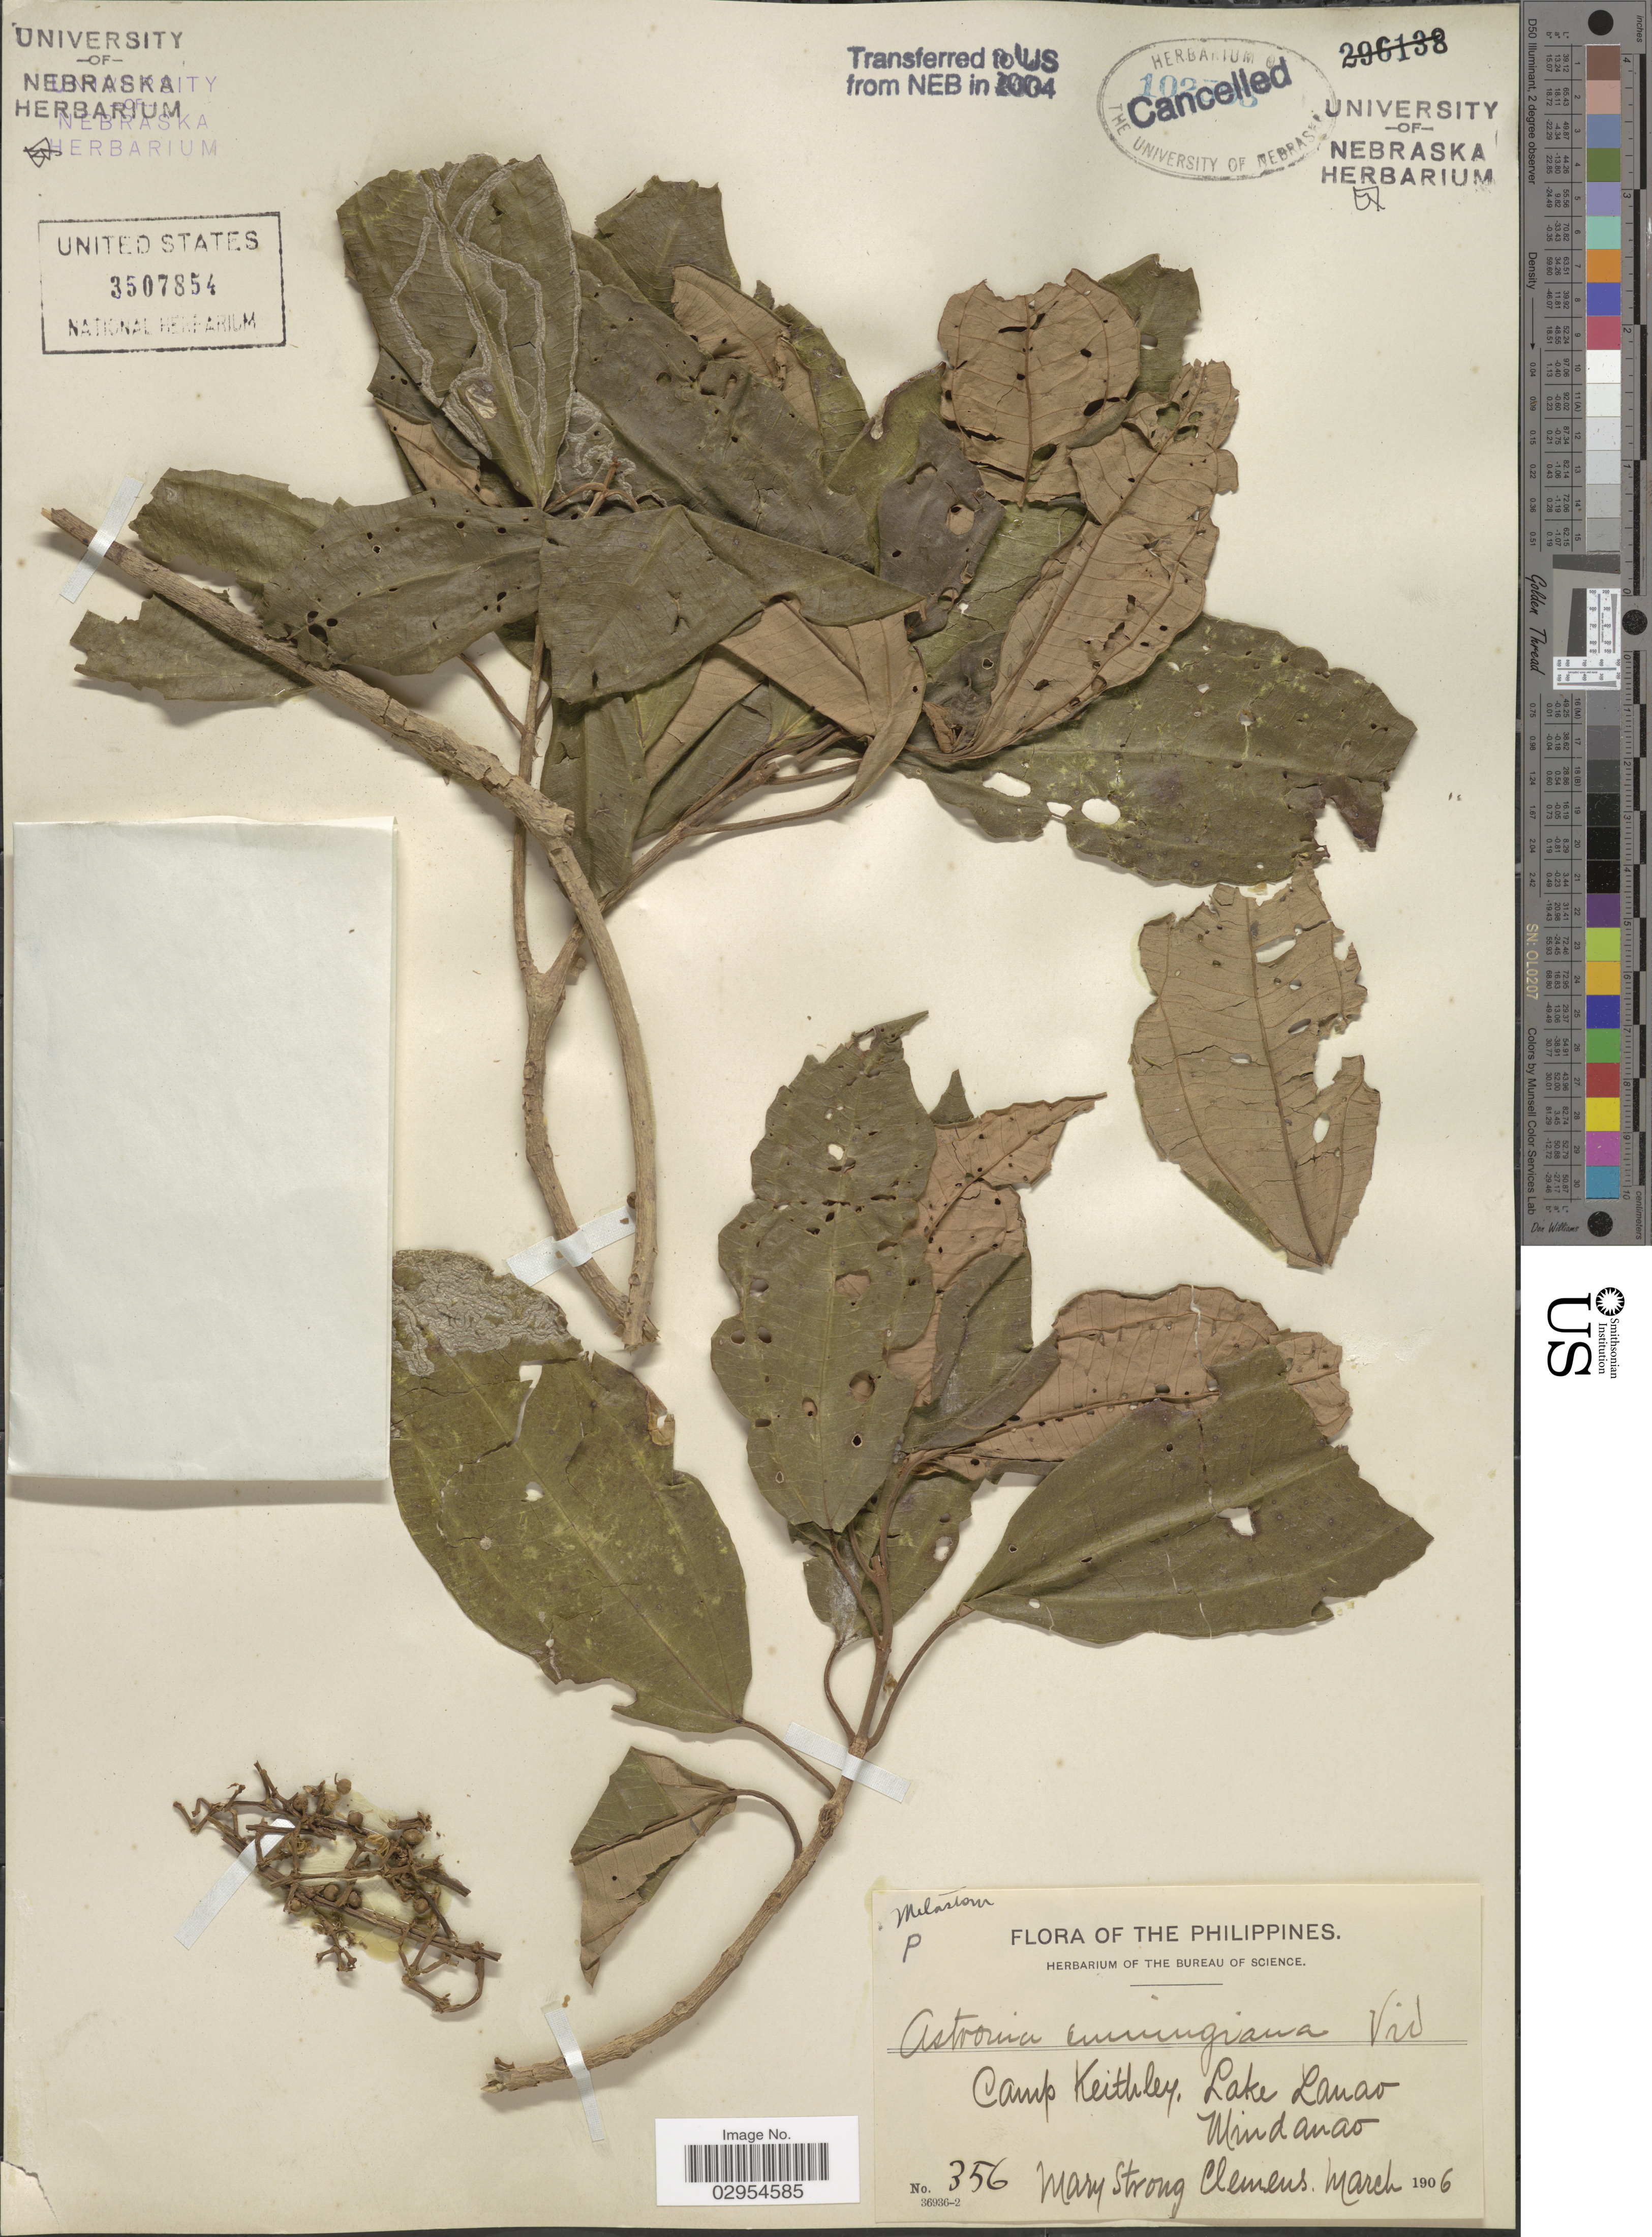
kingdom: Plantae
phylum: Tracheophyta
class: Magnoliopsida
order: Myrtales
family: Melastomataceae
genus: Astronia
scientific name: Astronia cumingiana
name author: S. Vidal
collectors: M. S. Clemens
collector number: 356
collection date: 1906-03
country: Philippines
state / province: Muslim Mindanao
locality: Camp Keithley, Lake Lanao. Mindanao.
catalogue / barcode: US 3507854